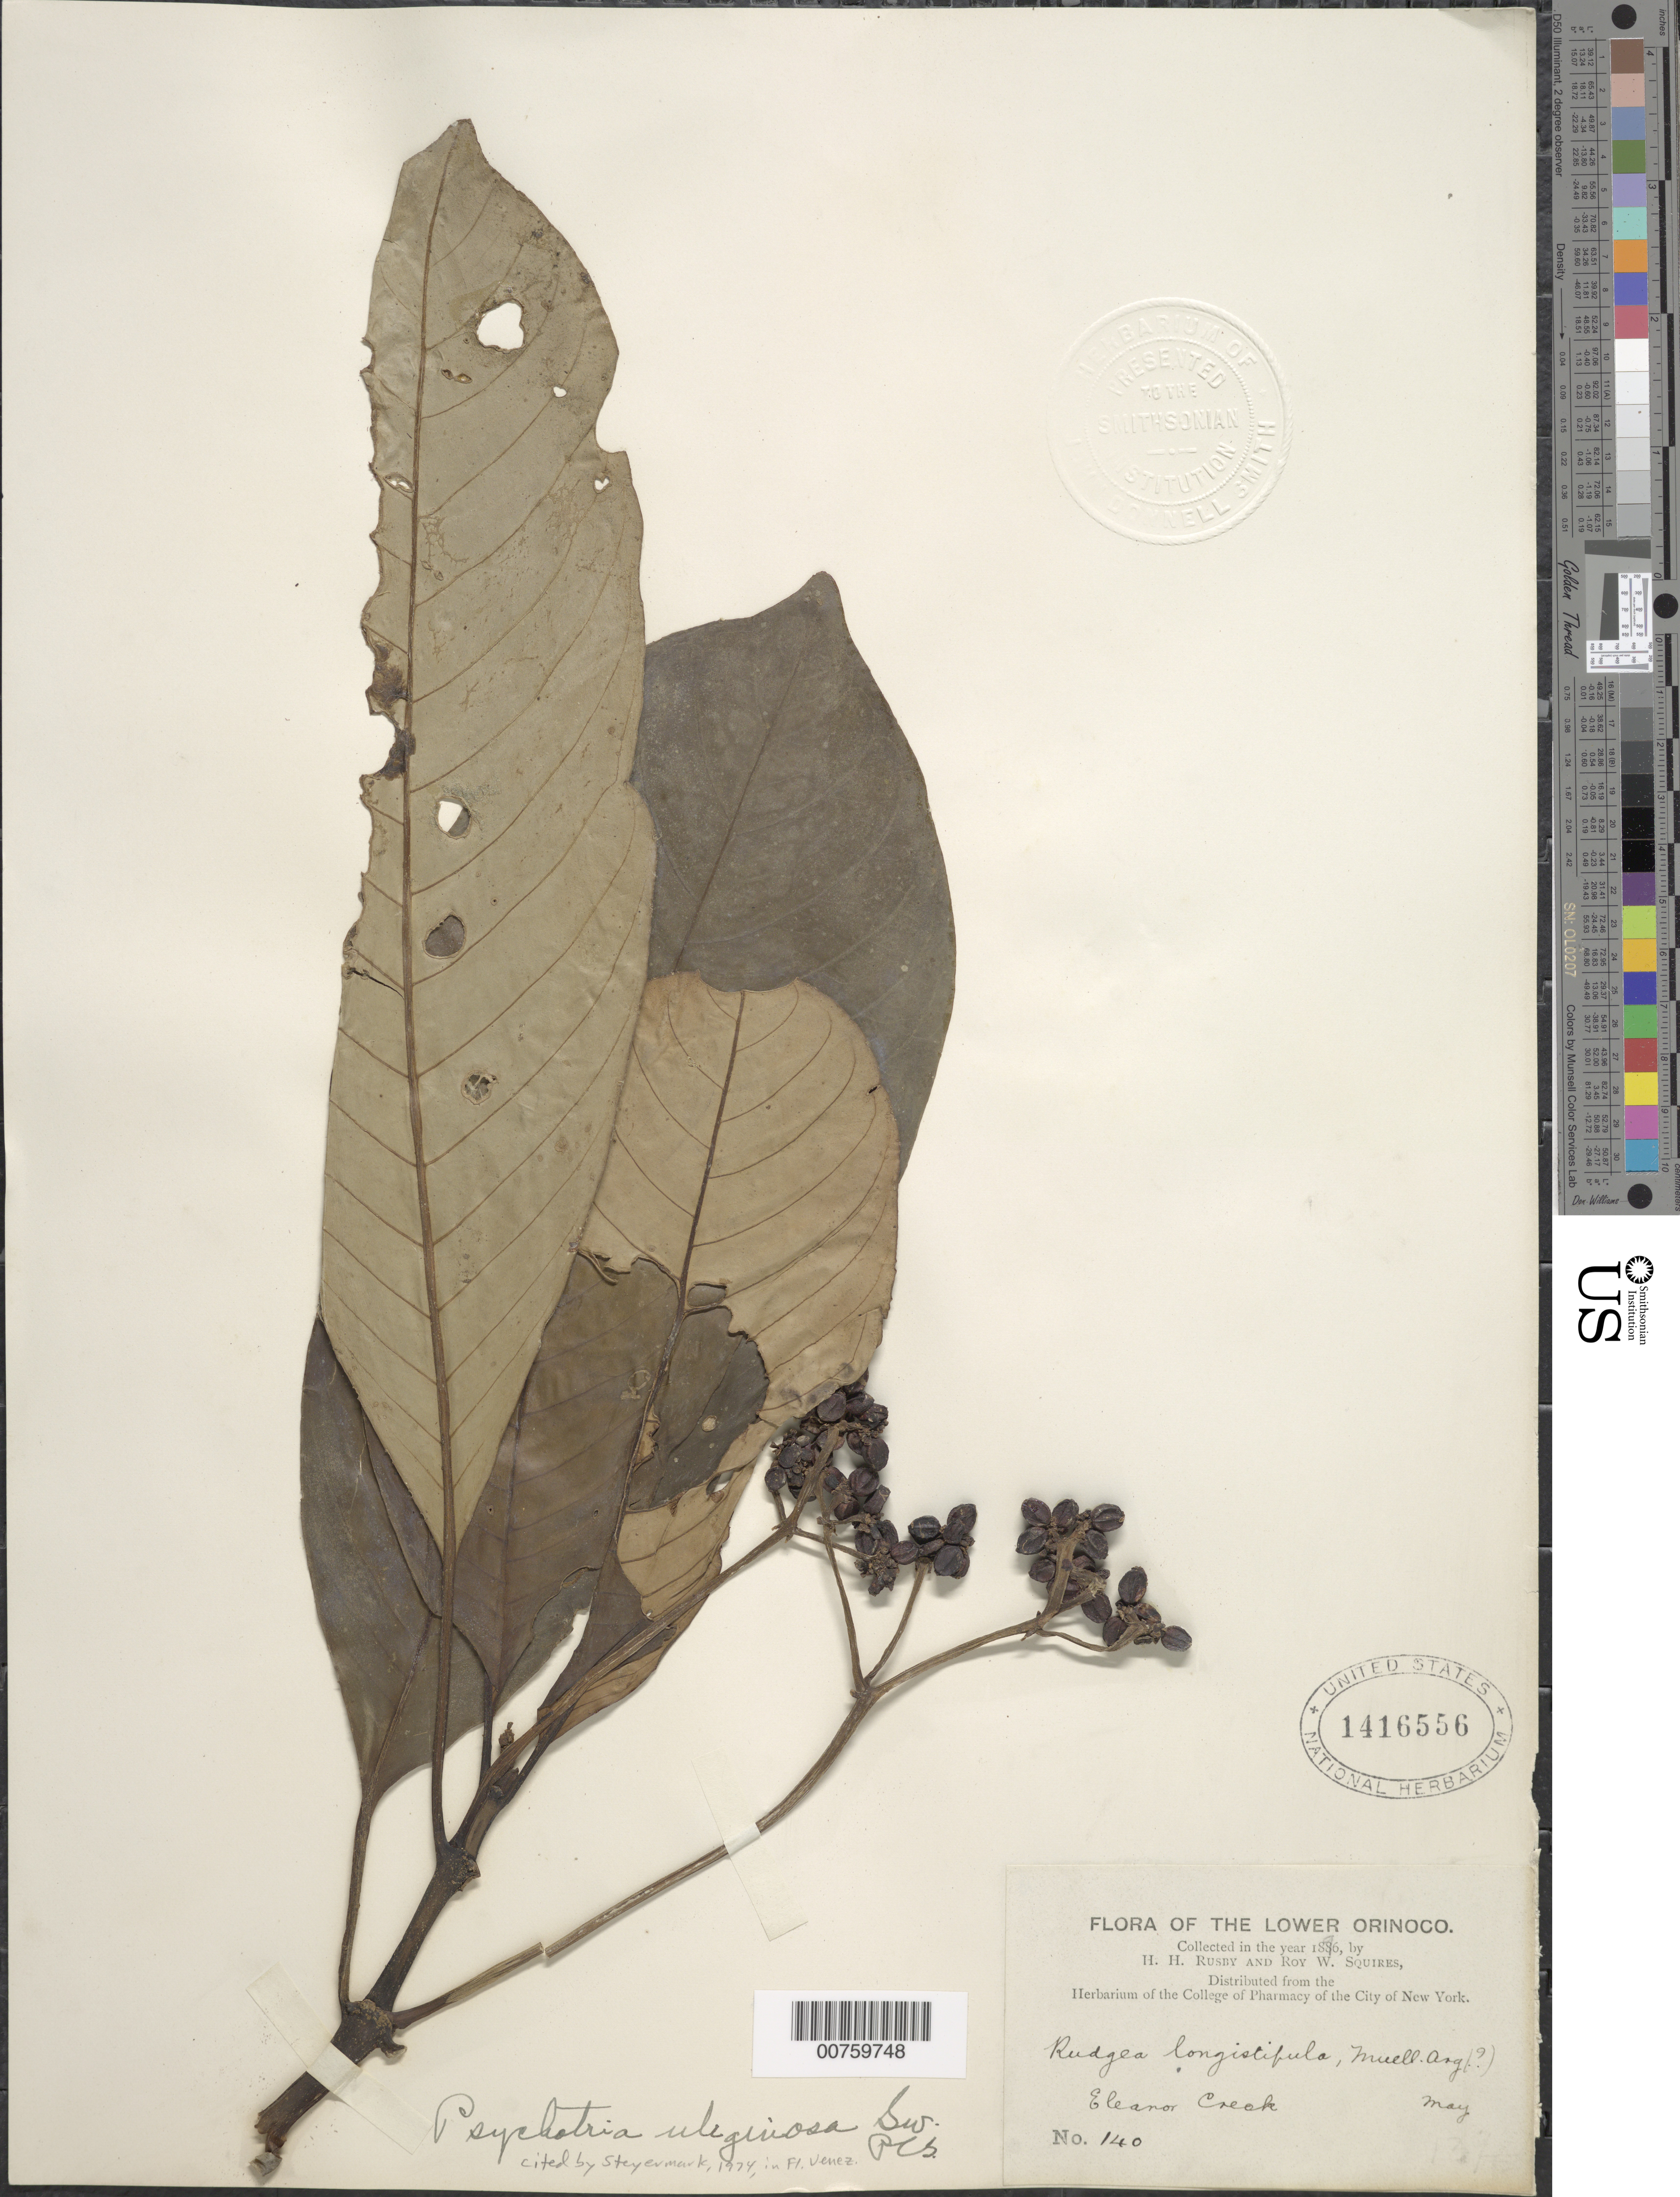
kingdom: Plantae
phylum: Tracheophyta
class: Magnoliopsida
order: Gentianales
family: Rubiaceae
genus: Psychotria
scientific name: Psychotria uliginosa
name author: Sw.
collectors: H. H. Rusby & R. Squires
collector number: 140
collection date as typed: May 1896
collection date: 1896-05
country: Venezuela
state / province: Delta Amacuro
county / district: Antonio Díaz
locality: Lower Orinoco, Eleanor Creek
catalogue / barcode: US 1416556